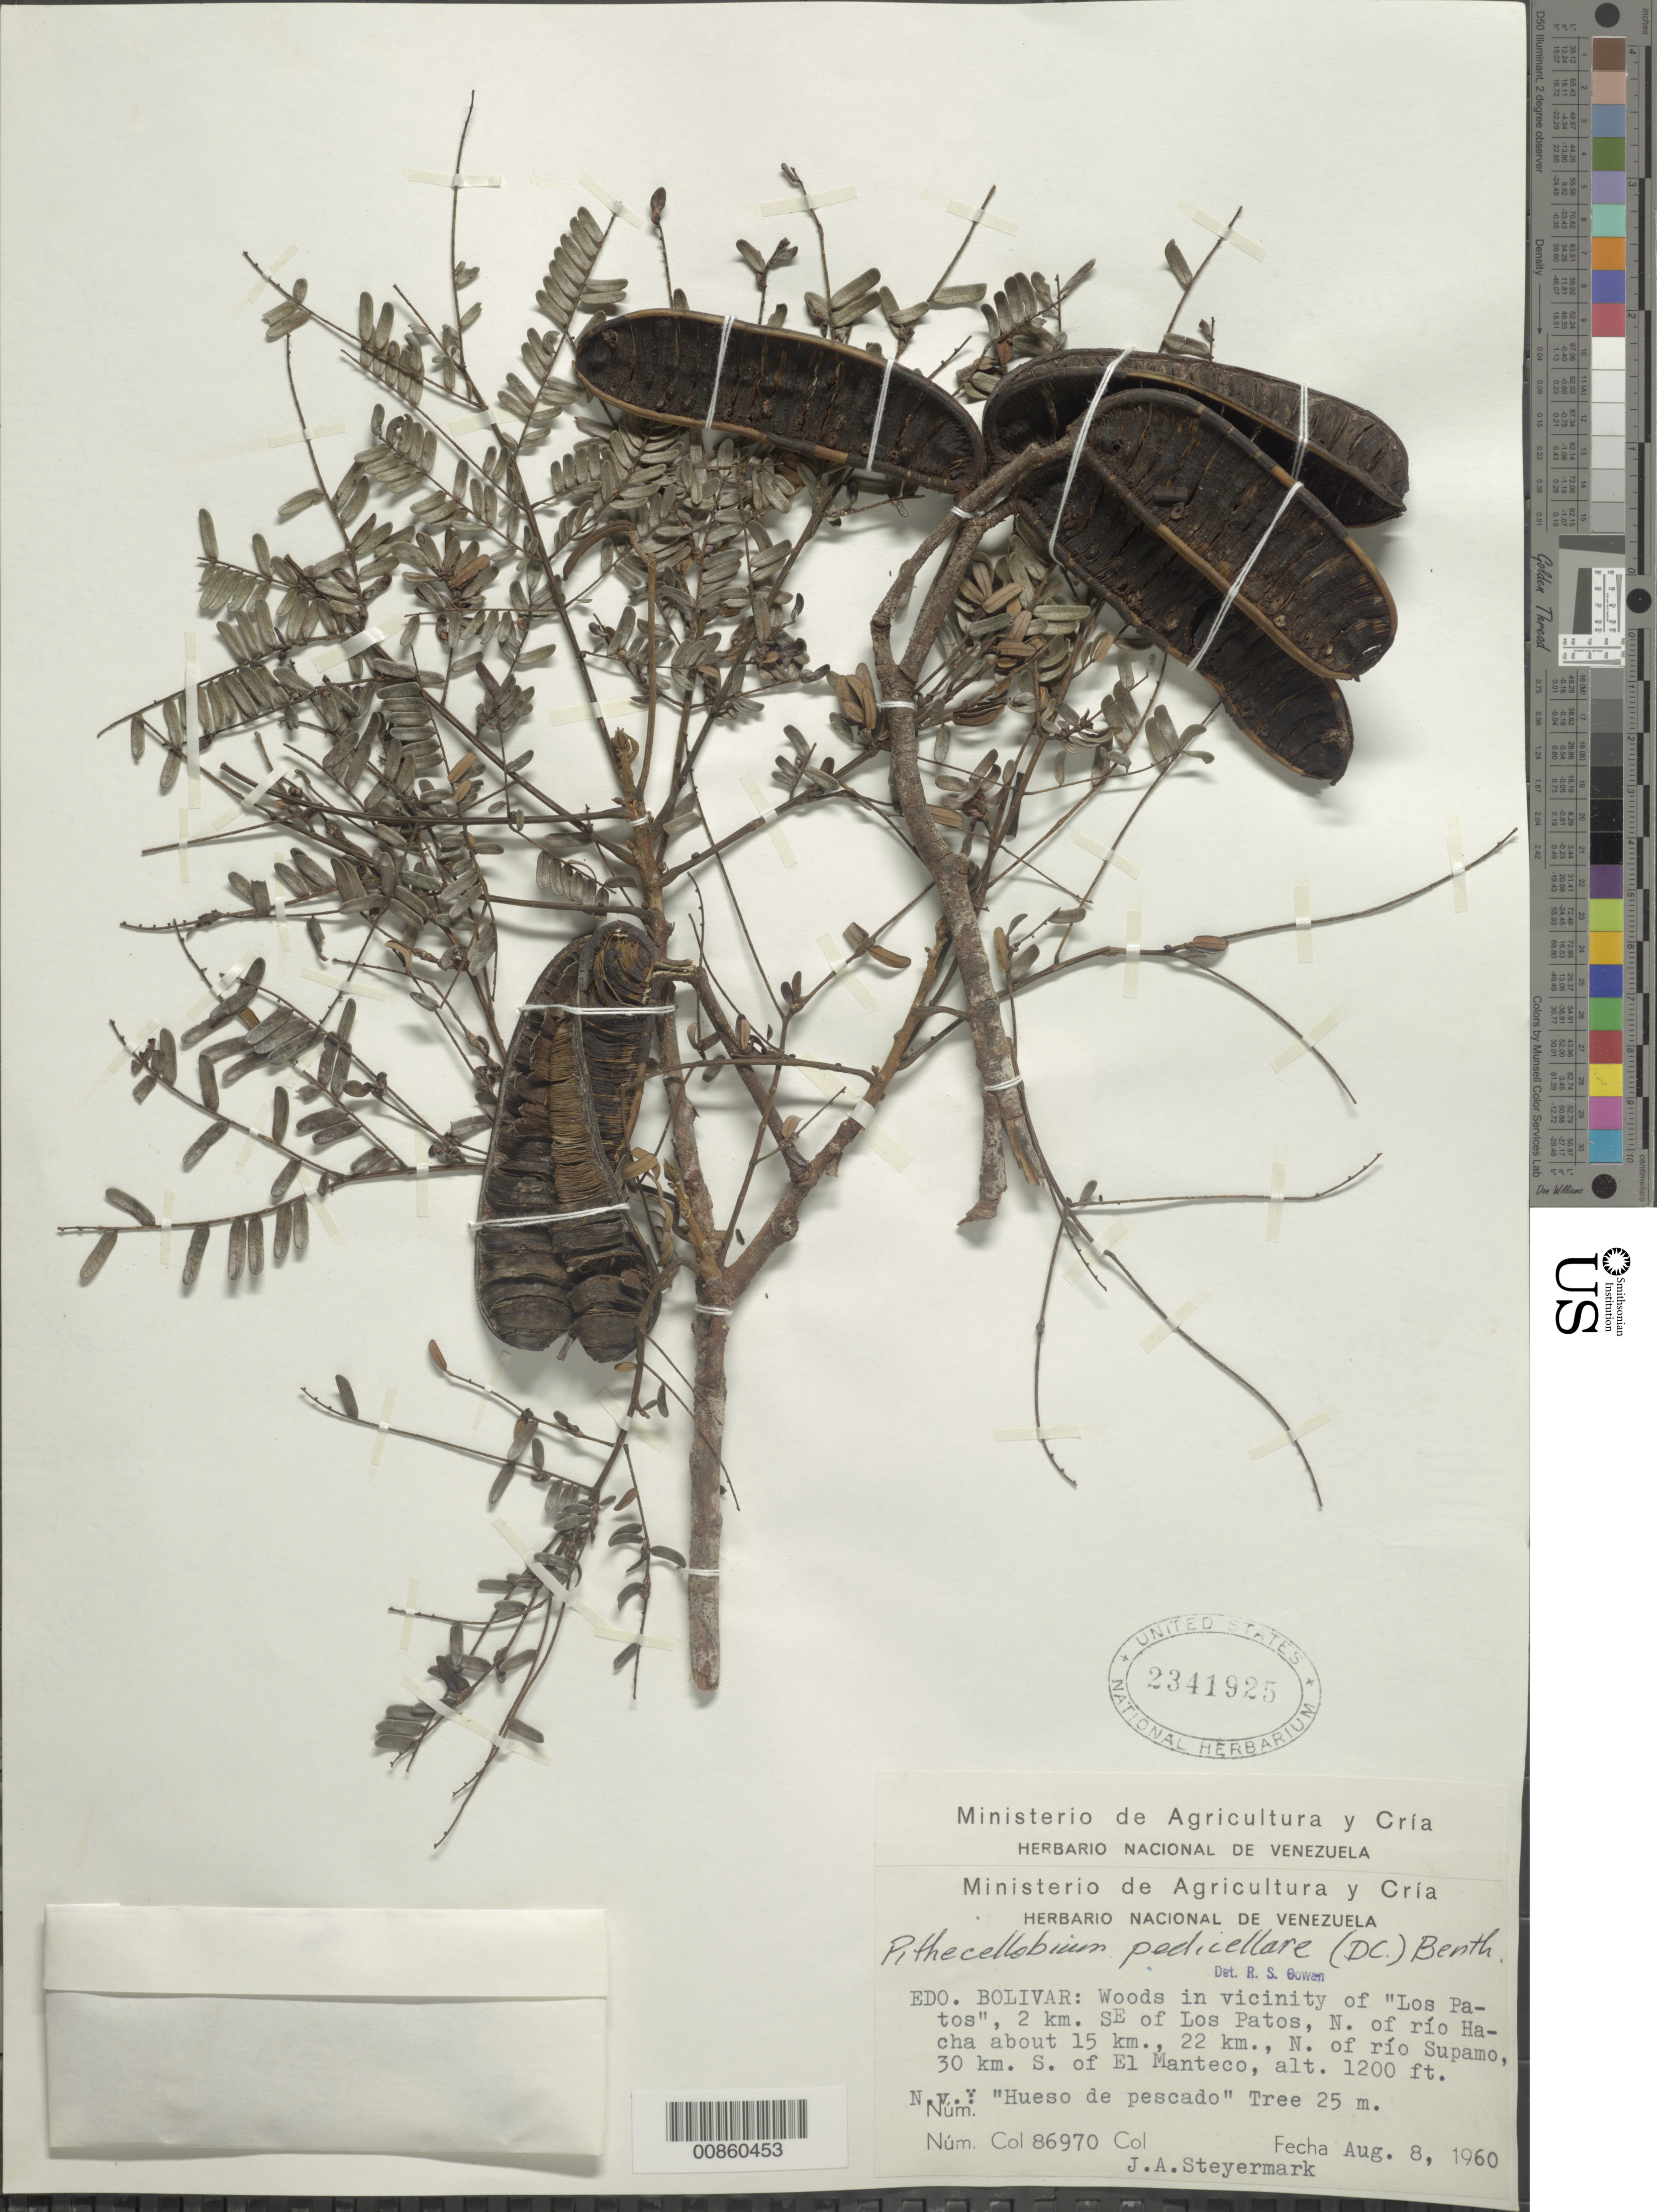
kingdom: Plantae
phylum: Tracheophyta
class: Magnoliopsida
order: Fabales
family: Fabaceae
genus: Hydrochorea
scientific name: Hydrochorea pedicellaris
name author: (DC.) M.V.B. Soares et al.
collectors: J. Steyermark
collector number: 86970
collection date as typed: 8-Aug-60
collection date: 1960-08-08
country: Venezuela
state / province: Bolívar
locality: Los Patos, 2 km SE of; 15 km N of Río Hacha; 22 km N of Río Supamo; 30 km S of El Manteco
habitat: Woods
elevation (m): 366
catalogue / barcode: US 2341925